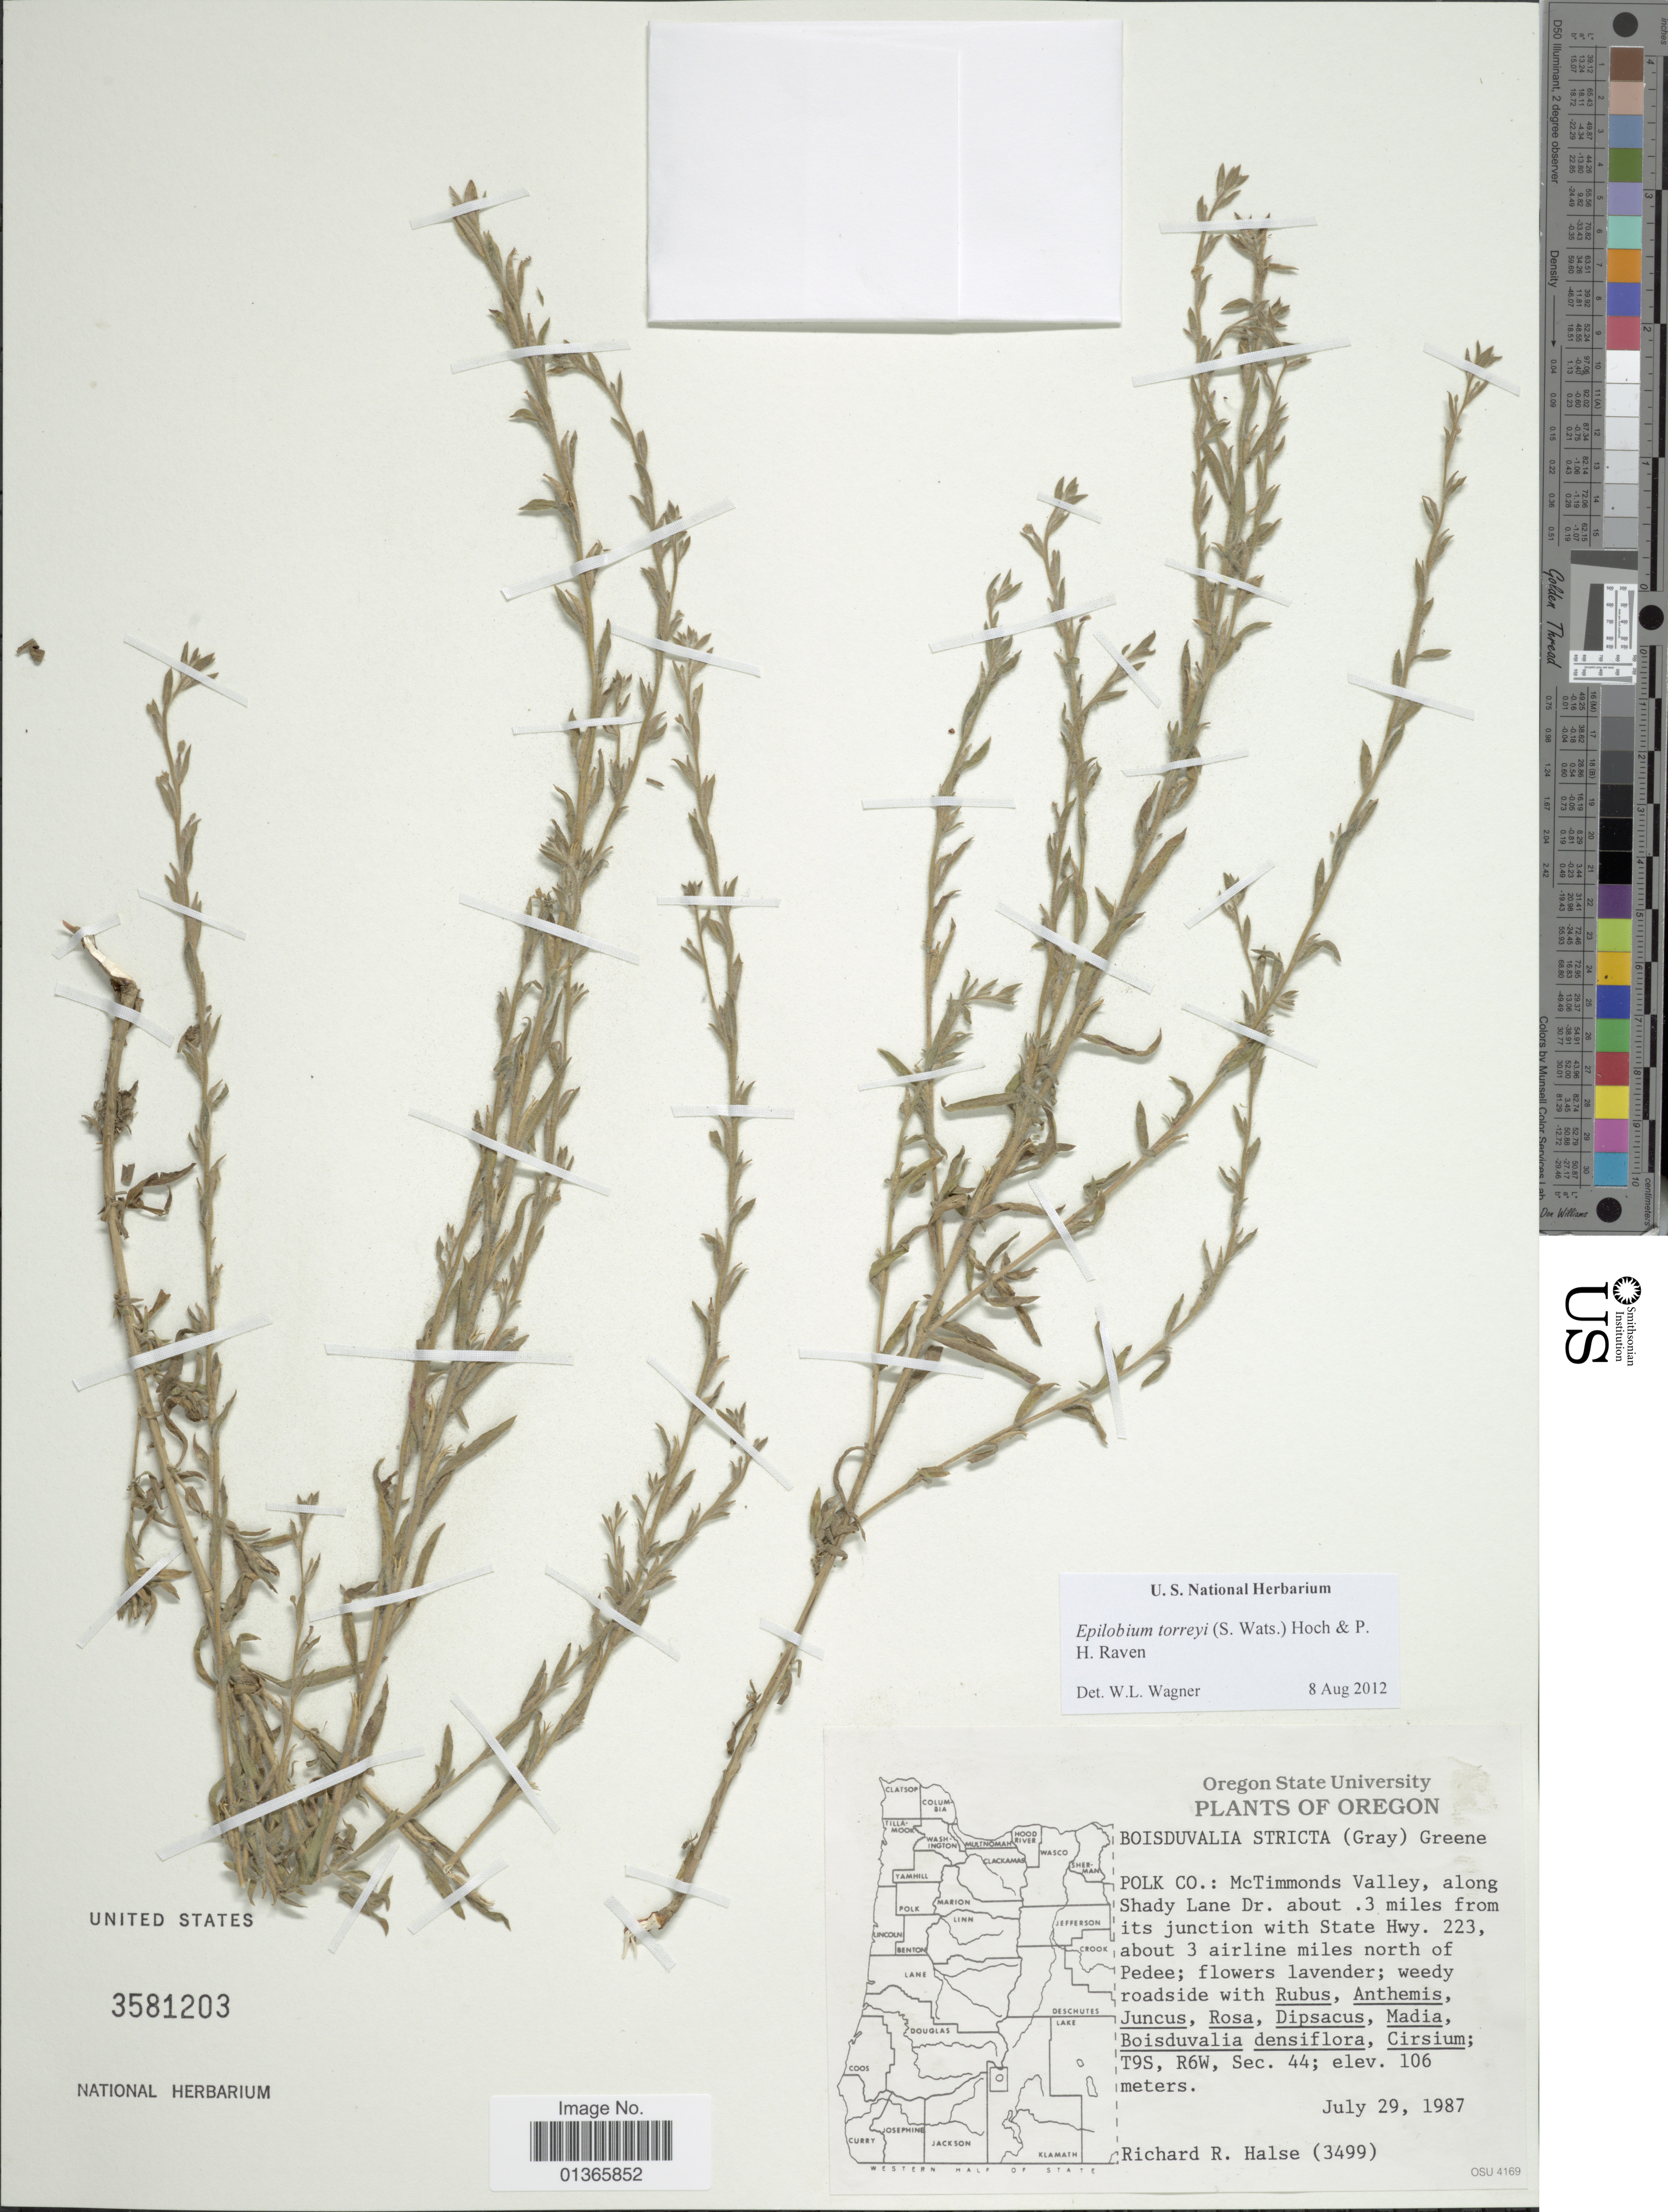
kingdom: Plantae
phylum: Tracheophyta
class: Magnoliopsida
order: Myrtales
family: Onagraceae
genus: Epilobium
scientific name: Epilobium torreyi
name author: (S. Watson) Hoch & P.H. Raven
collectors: R. Halse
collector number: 3499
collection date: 1987-07-29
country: United States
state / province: Oregon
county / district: Polk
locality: McTimmonds Valley, along Shady Lane Dr. about 3 miles from its junction with State Hwy. 223, about 3 airline miles N of Pedee. T9S, R6W, Sec. 44.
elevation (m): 106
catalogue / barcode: US 3581203